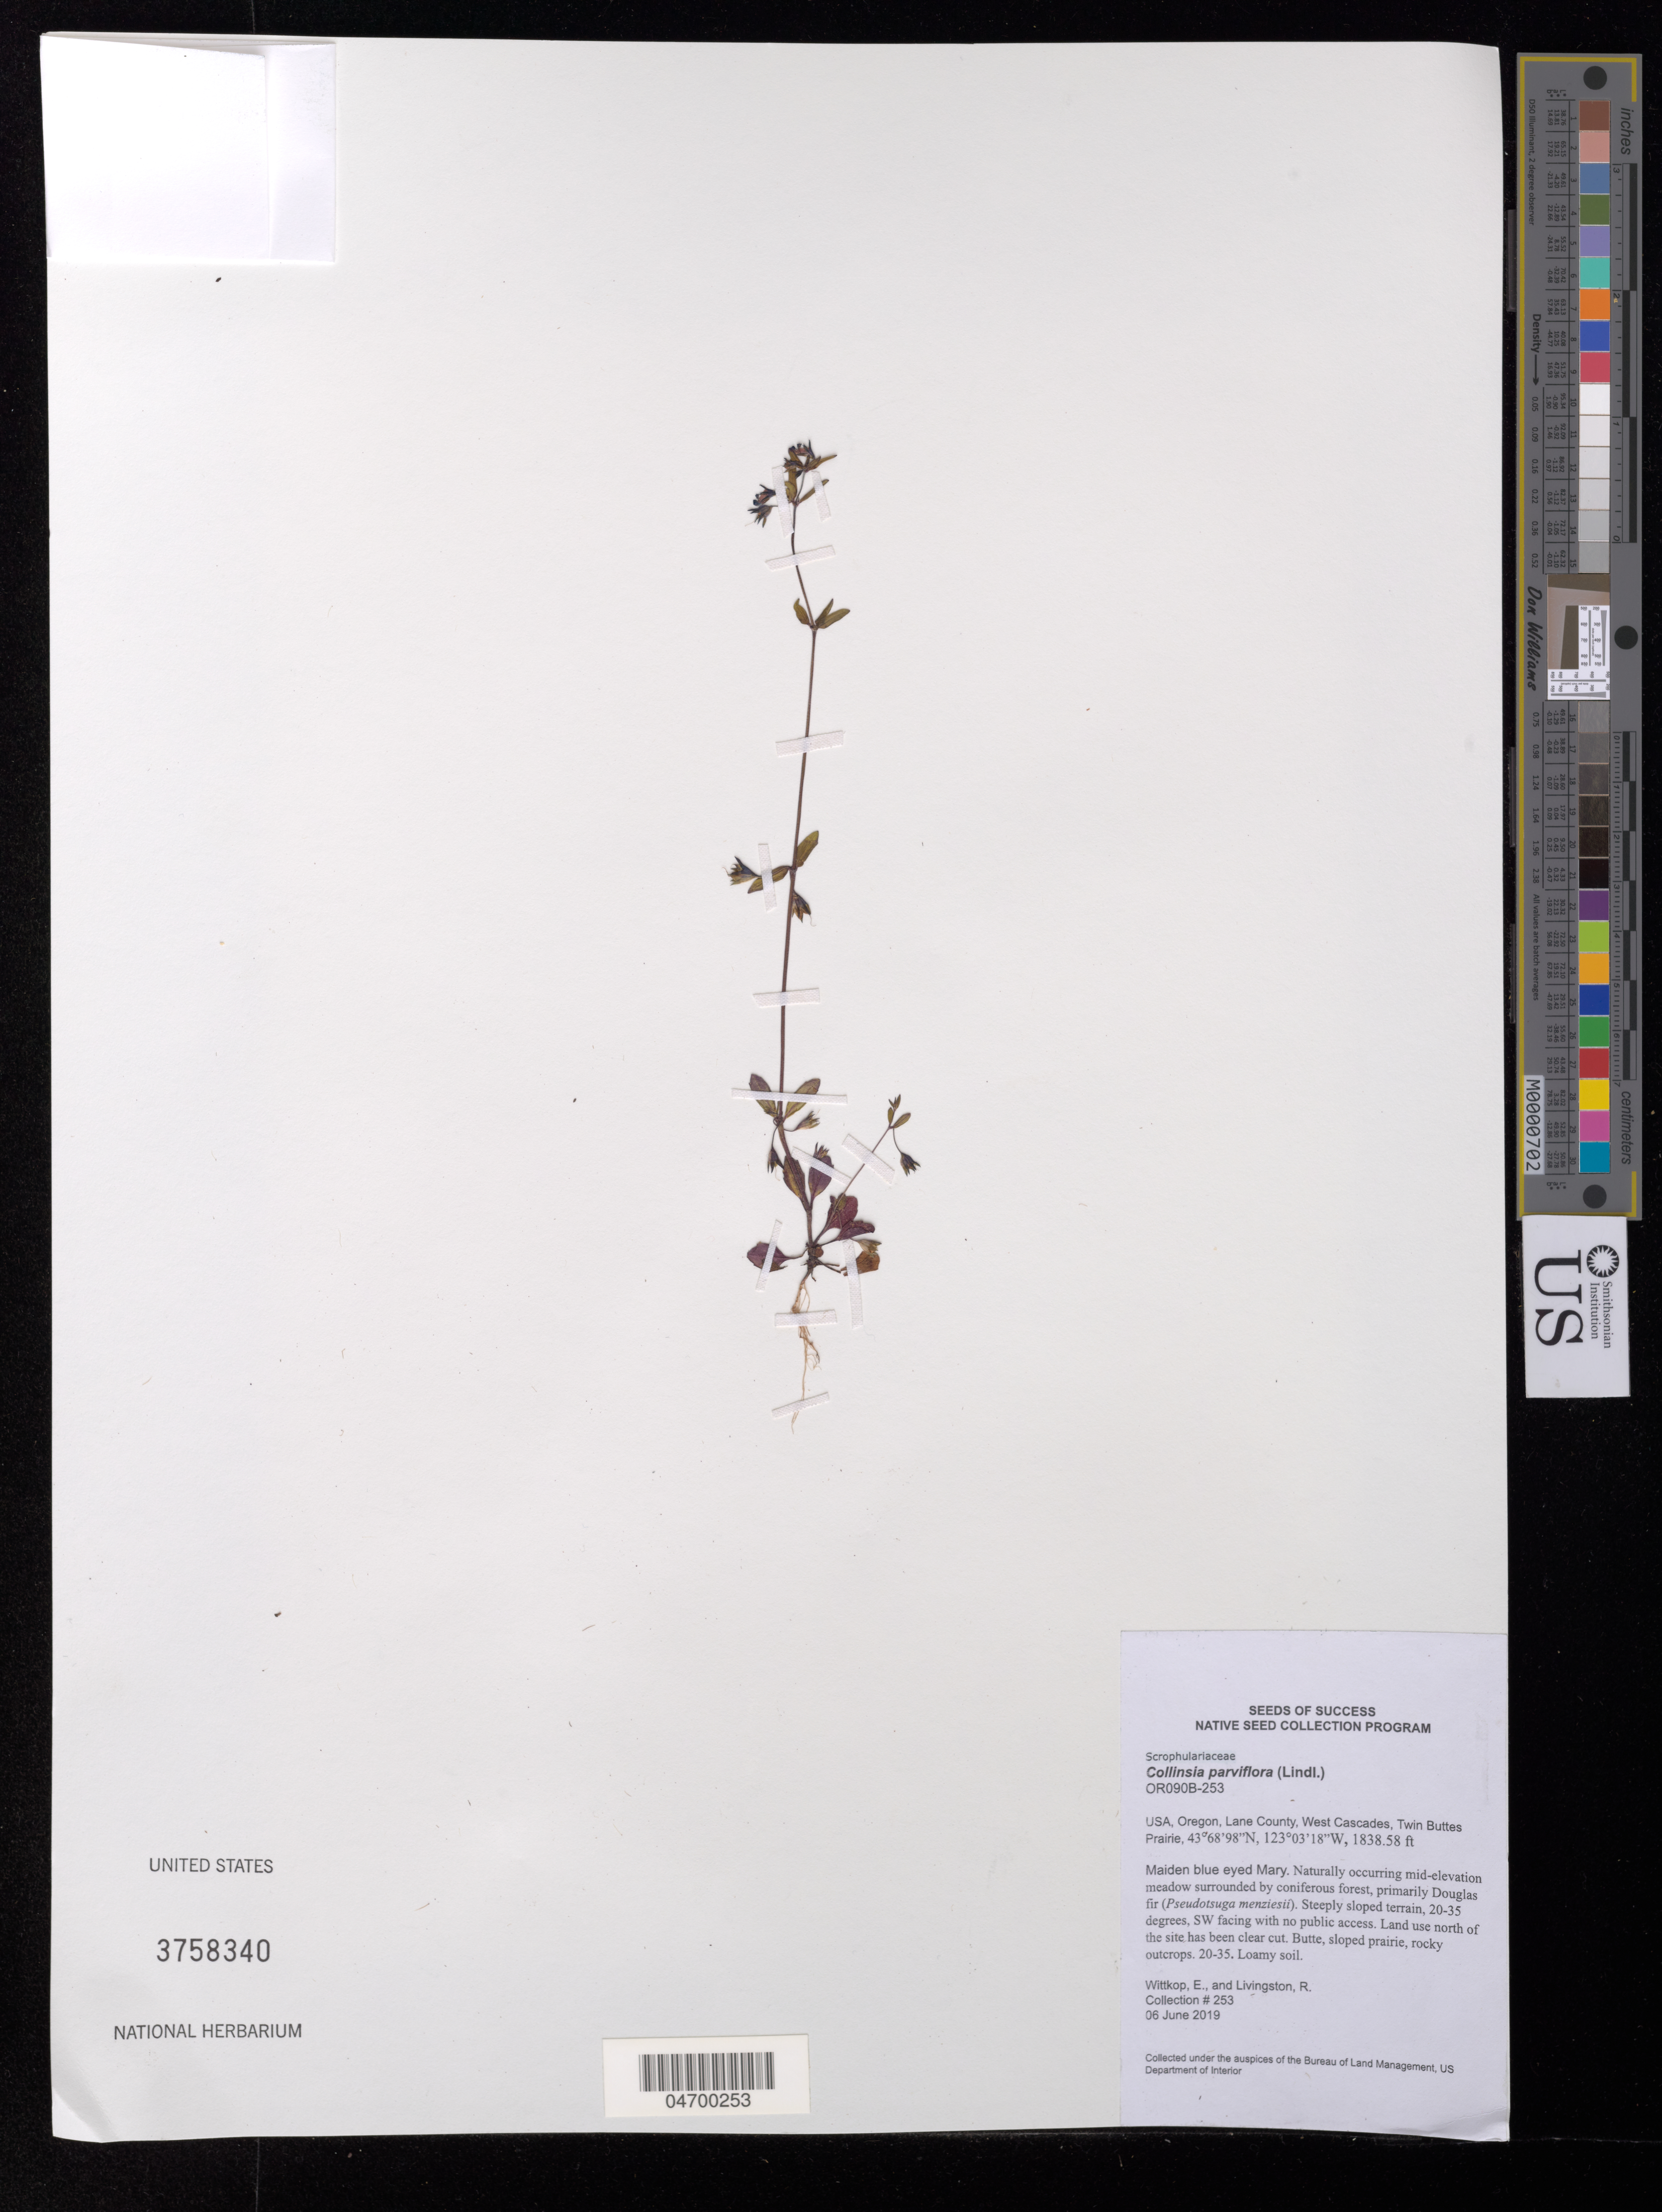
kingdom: Plantae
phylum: Tracheophyta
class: Magnoliopsida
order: Lamiales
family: Plantaginaceae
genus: Collinsia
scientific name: Collinsia parviflora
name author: Douglas ex Lindl.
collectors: E. Wittkop & R. Livingston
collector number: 253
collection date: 2019-06-06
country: United States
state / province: Oregon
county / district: Lane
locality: Lane County, West Cascades, Twin Buttes Prairie.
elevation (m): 560.4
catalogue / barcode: US 3758340